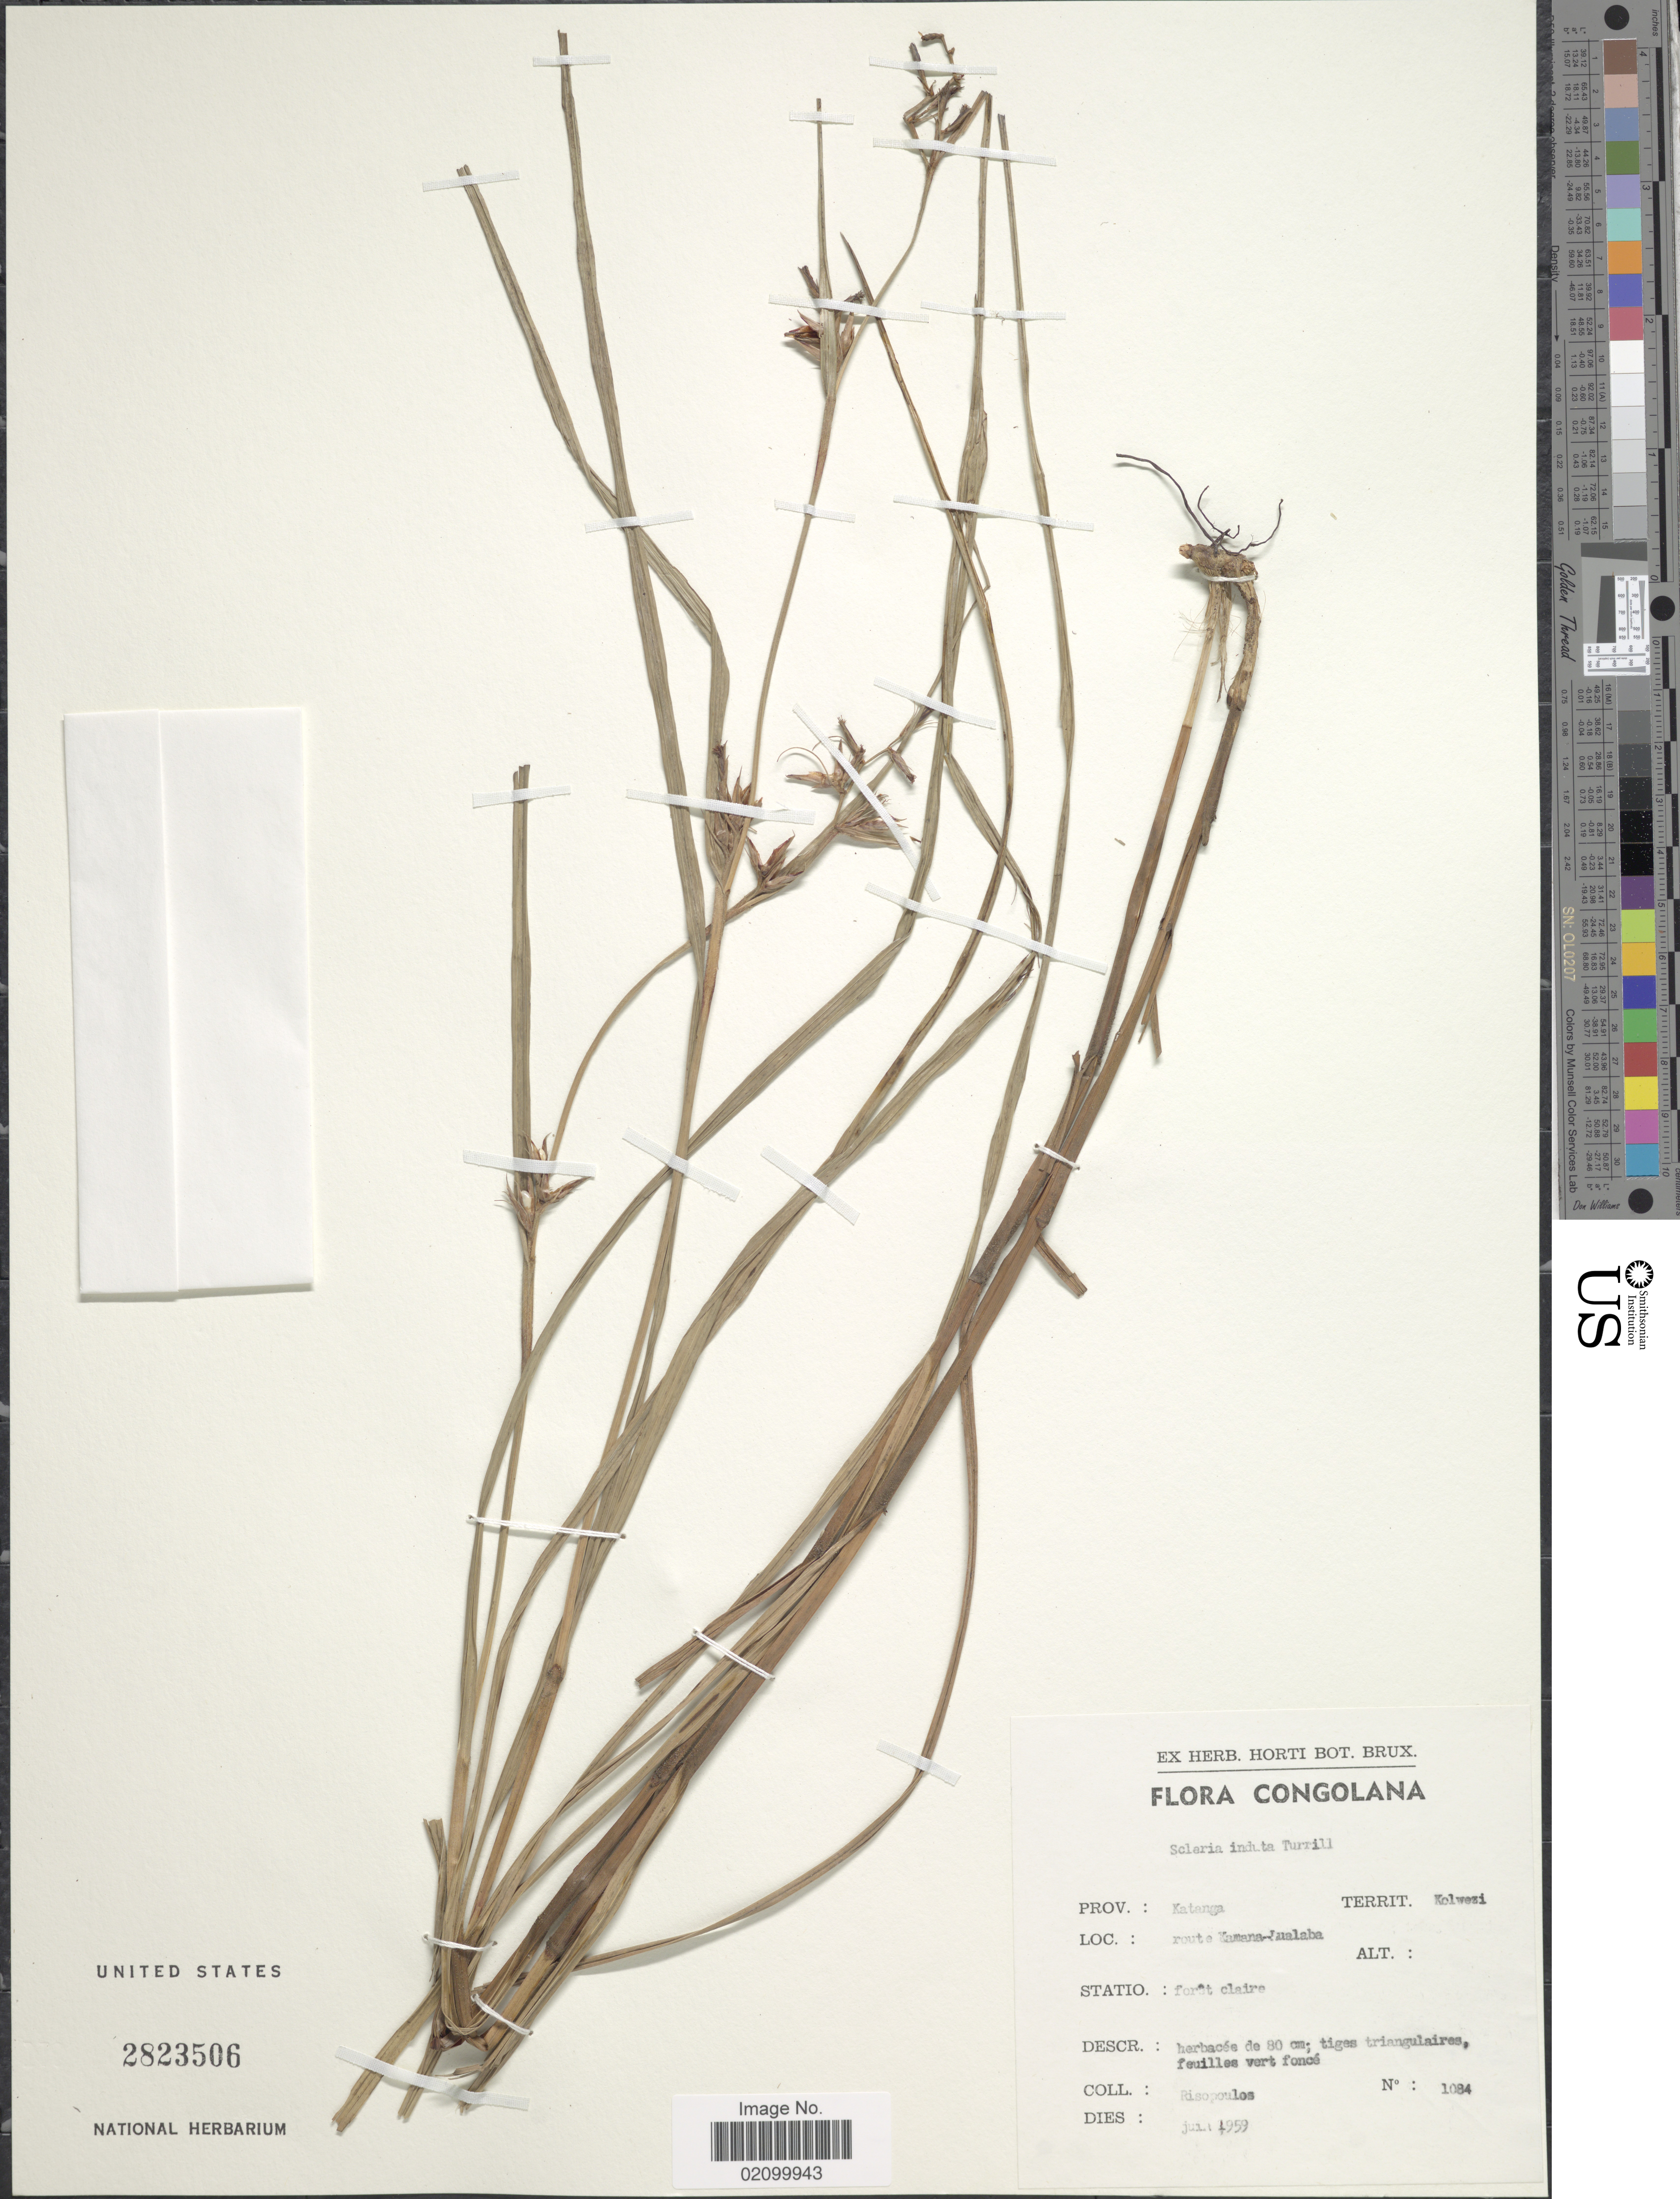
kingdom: Plantae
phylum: Tracheophyta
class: Liliopsida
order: Poales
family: Cyperaceae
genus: Scleria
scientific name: Scleria induta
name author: Turrill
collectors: Risopoulos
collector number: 1084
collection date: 1959-07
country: Congo, Democratic Republic of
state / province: Lualaba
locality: Congolana. Prov. KAtanga. Territ. Kolwezi, route Kamana- Lualaba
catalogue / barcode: US 2823506